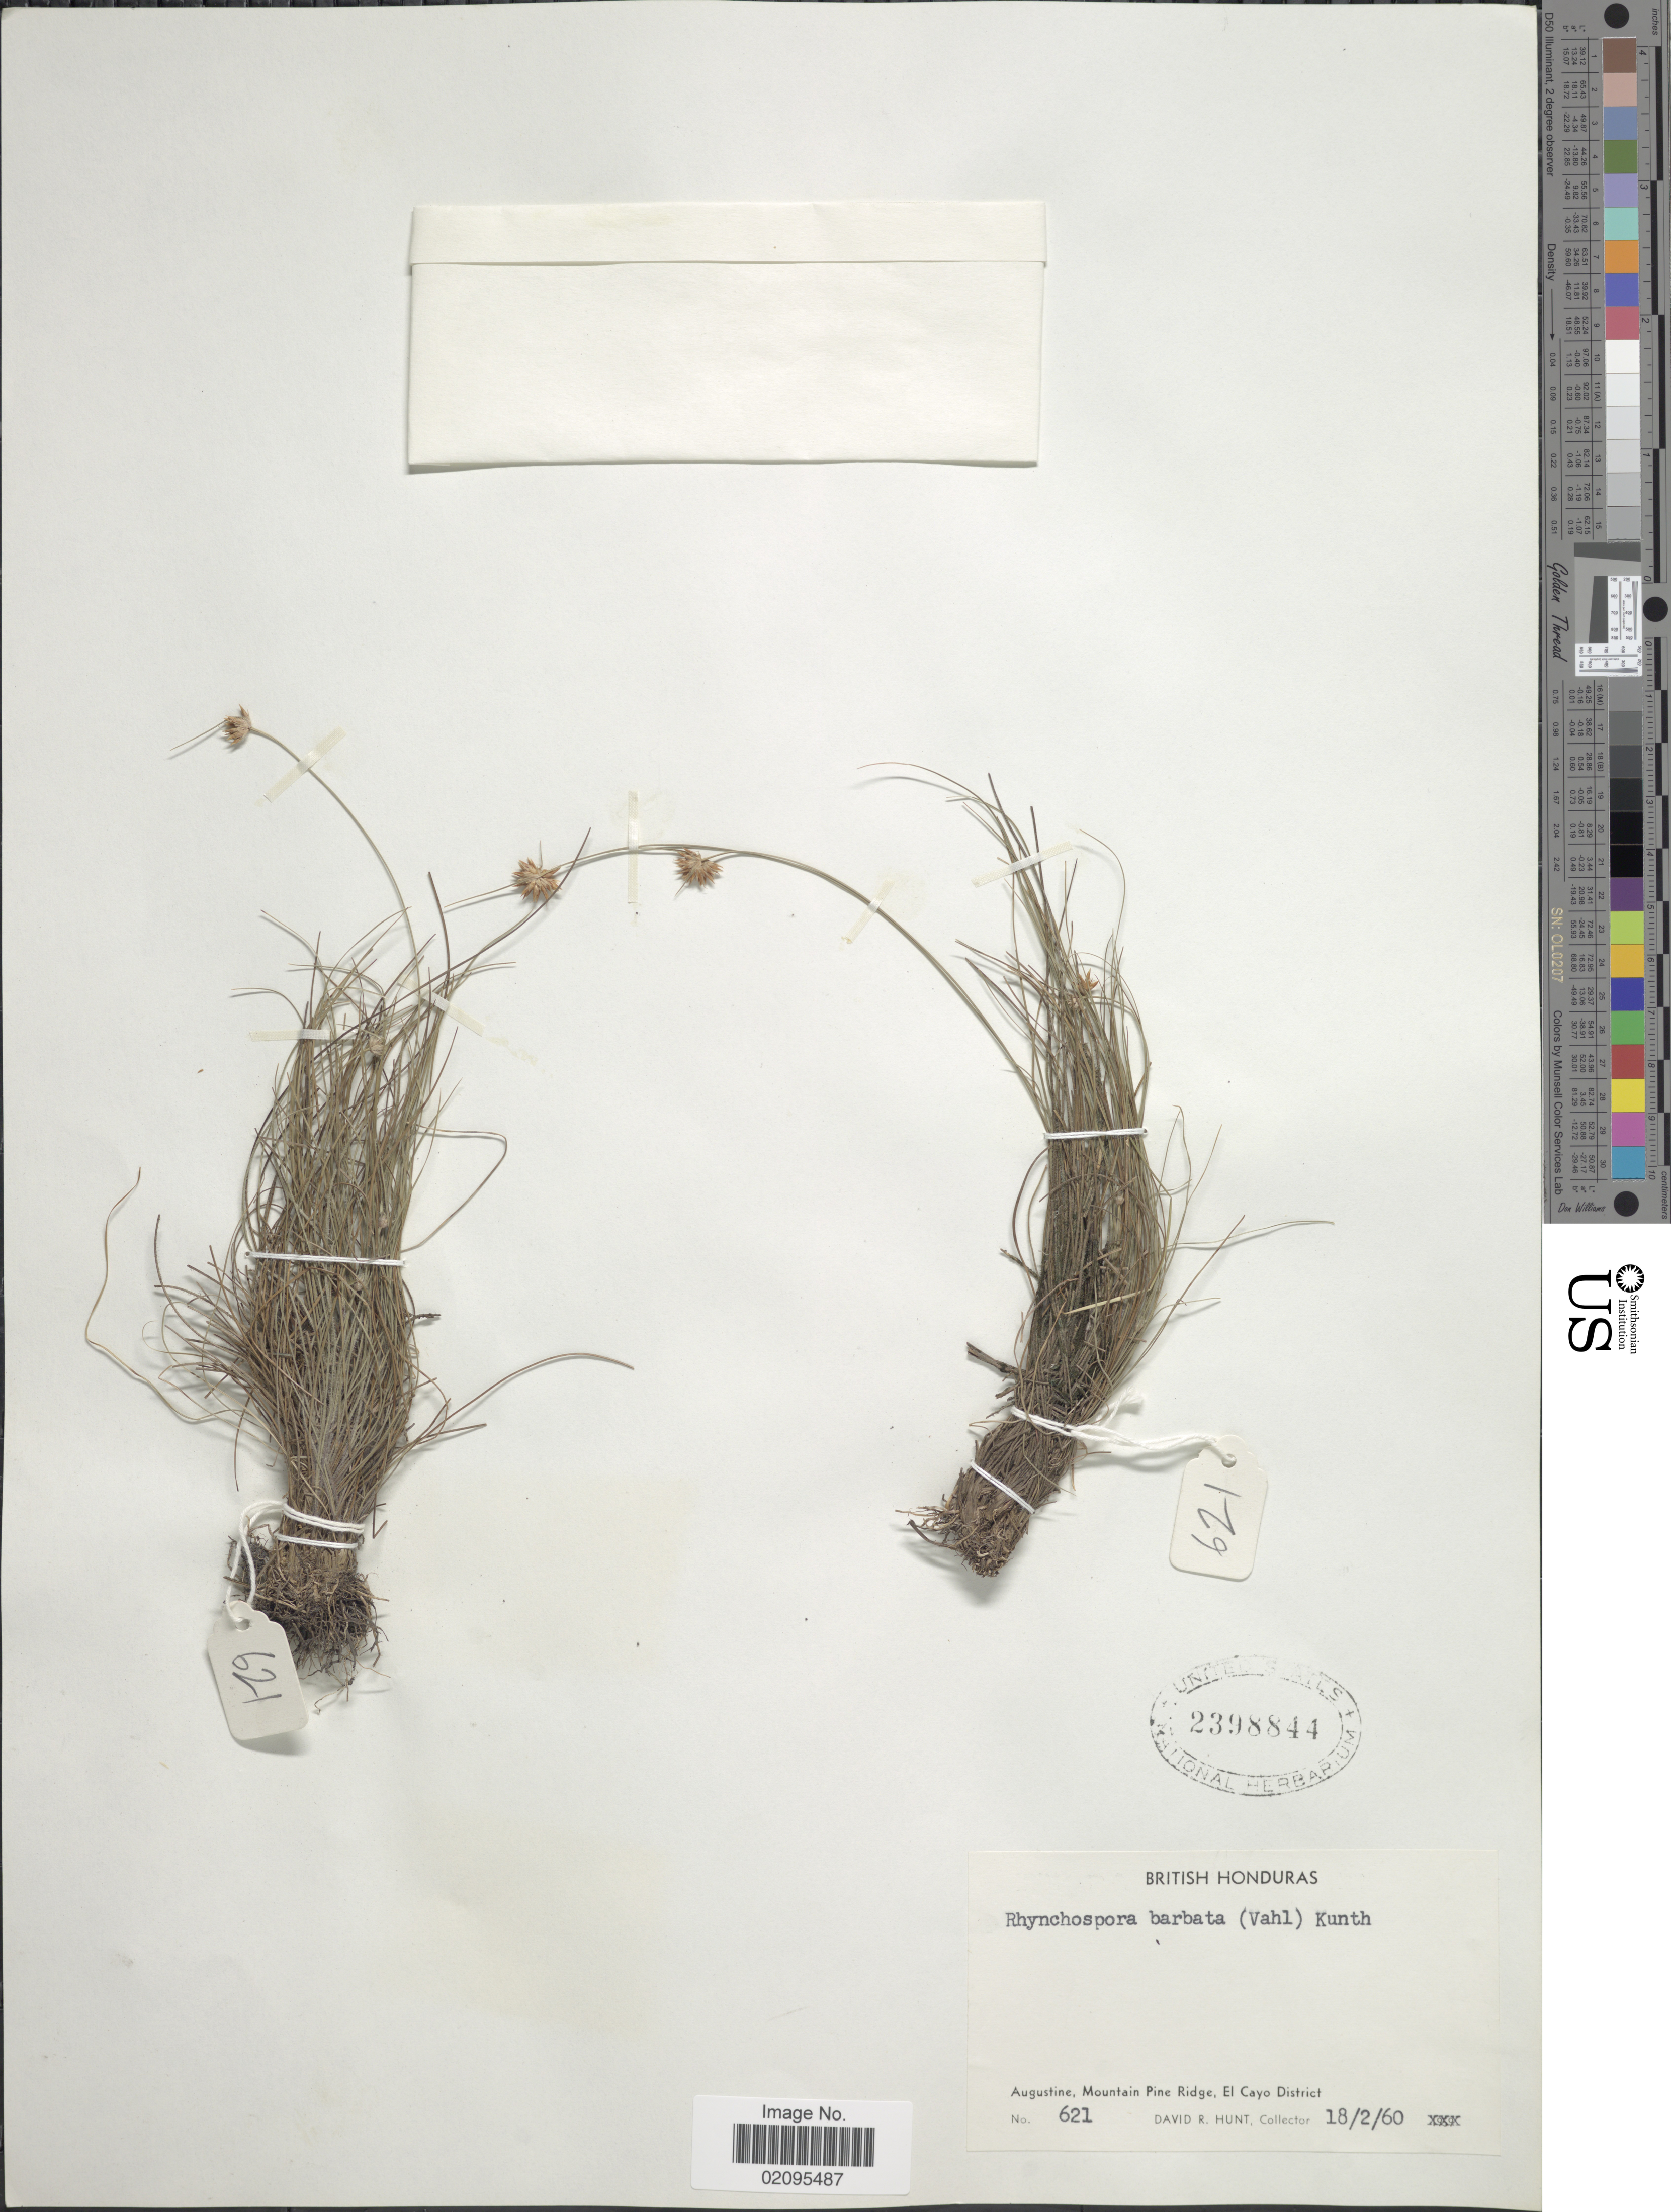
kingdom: Plantae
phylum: Tracheophyta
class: Liliopsida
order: Poales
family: Cyperaceae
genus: Rhynchospora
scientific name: Rhynchospora barbata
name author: (Vahl) Kunth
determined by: Alves, K.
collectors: D. R. Hunt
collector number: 621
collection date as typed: Transcribed d/m/y: 18/2/60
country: Belize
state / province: Cayo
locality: Augustine, Mountain Pine Ridge, El Cayo District.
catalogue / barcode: US 2398844